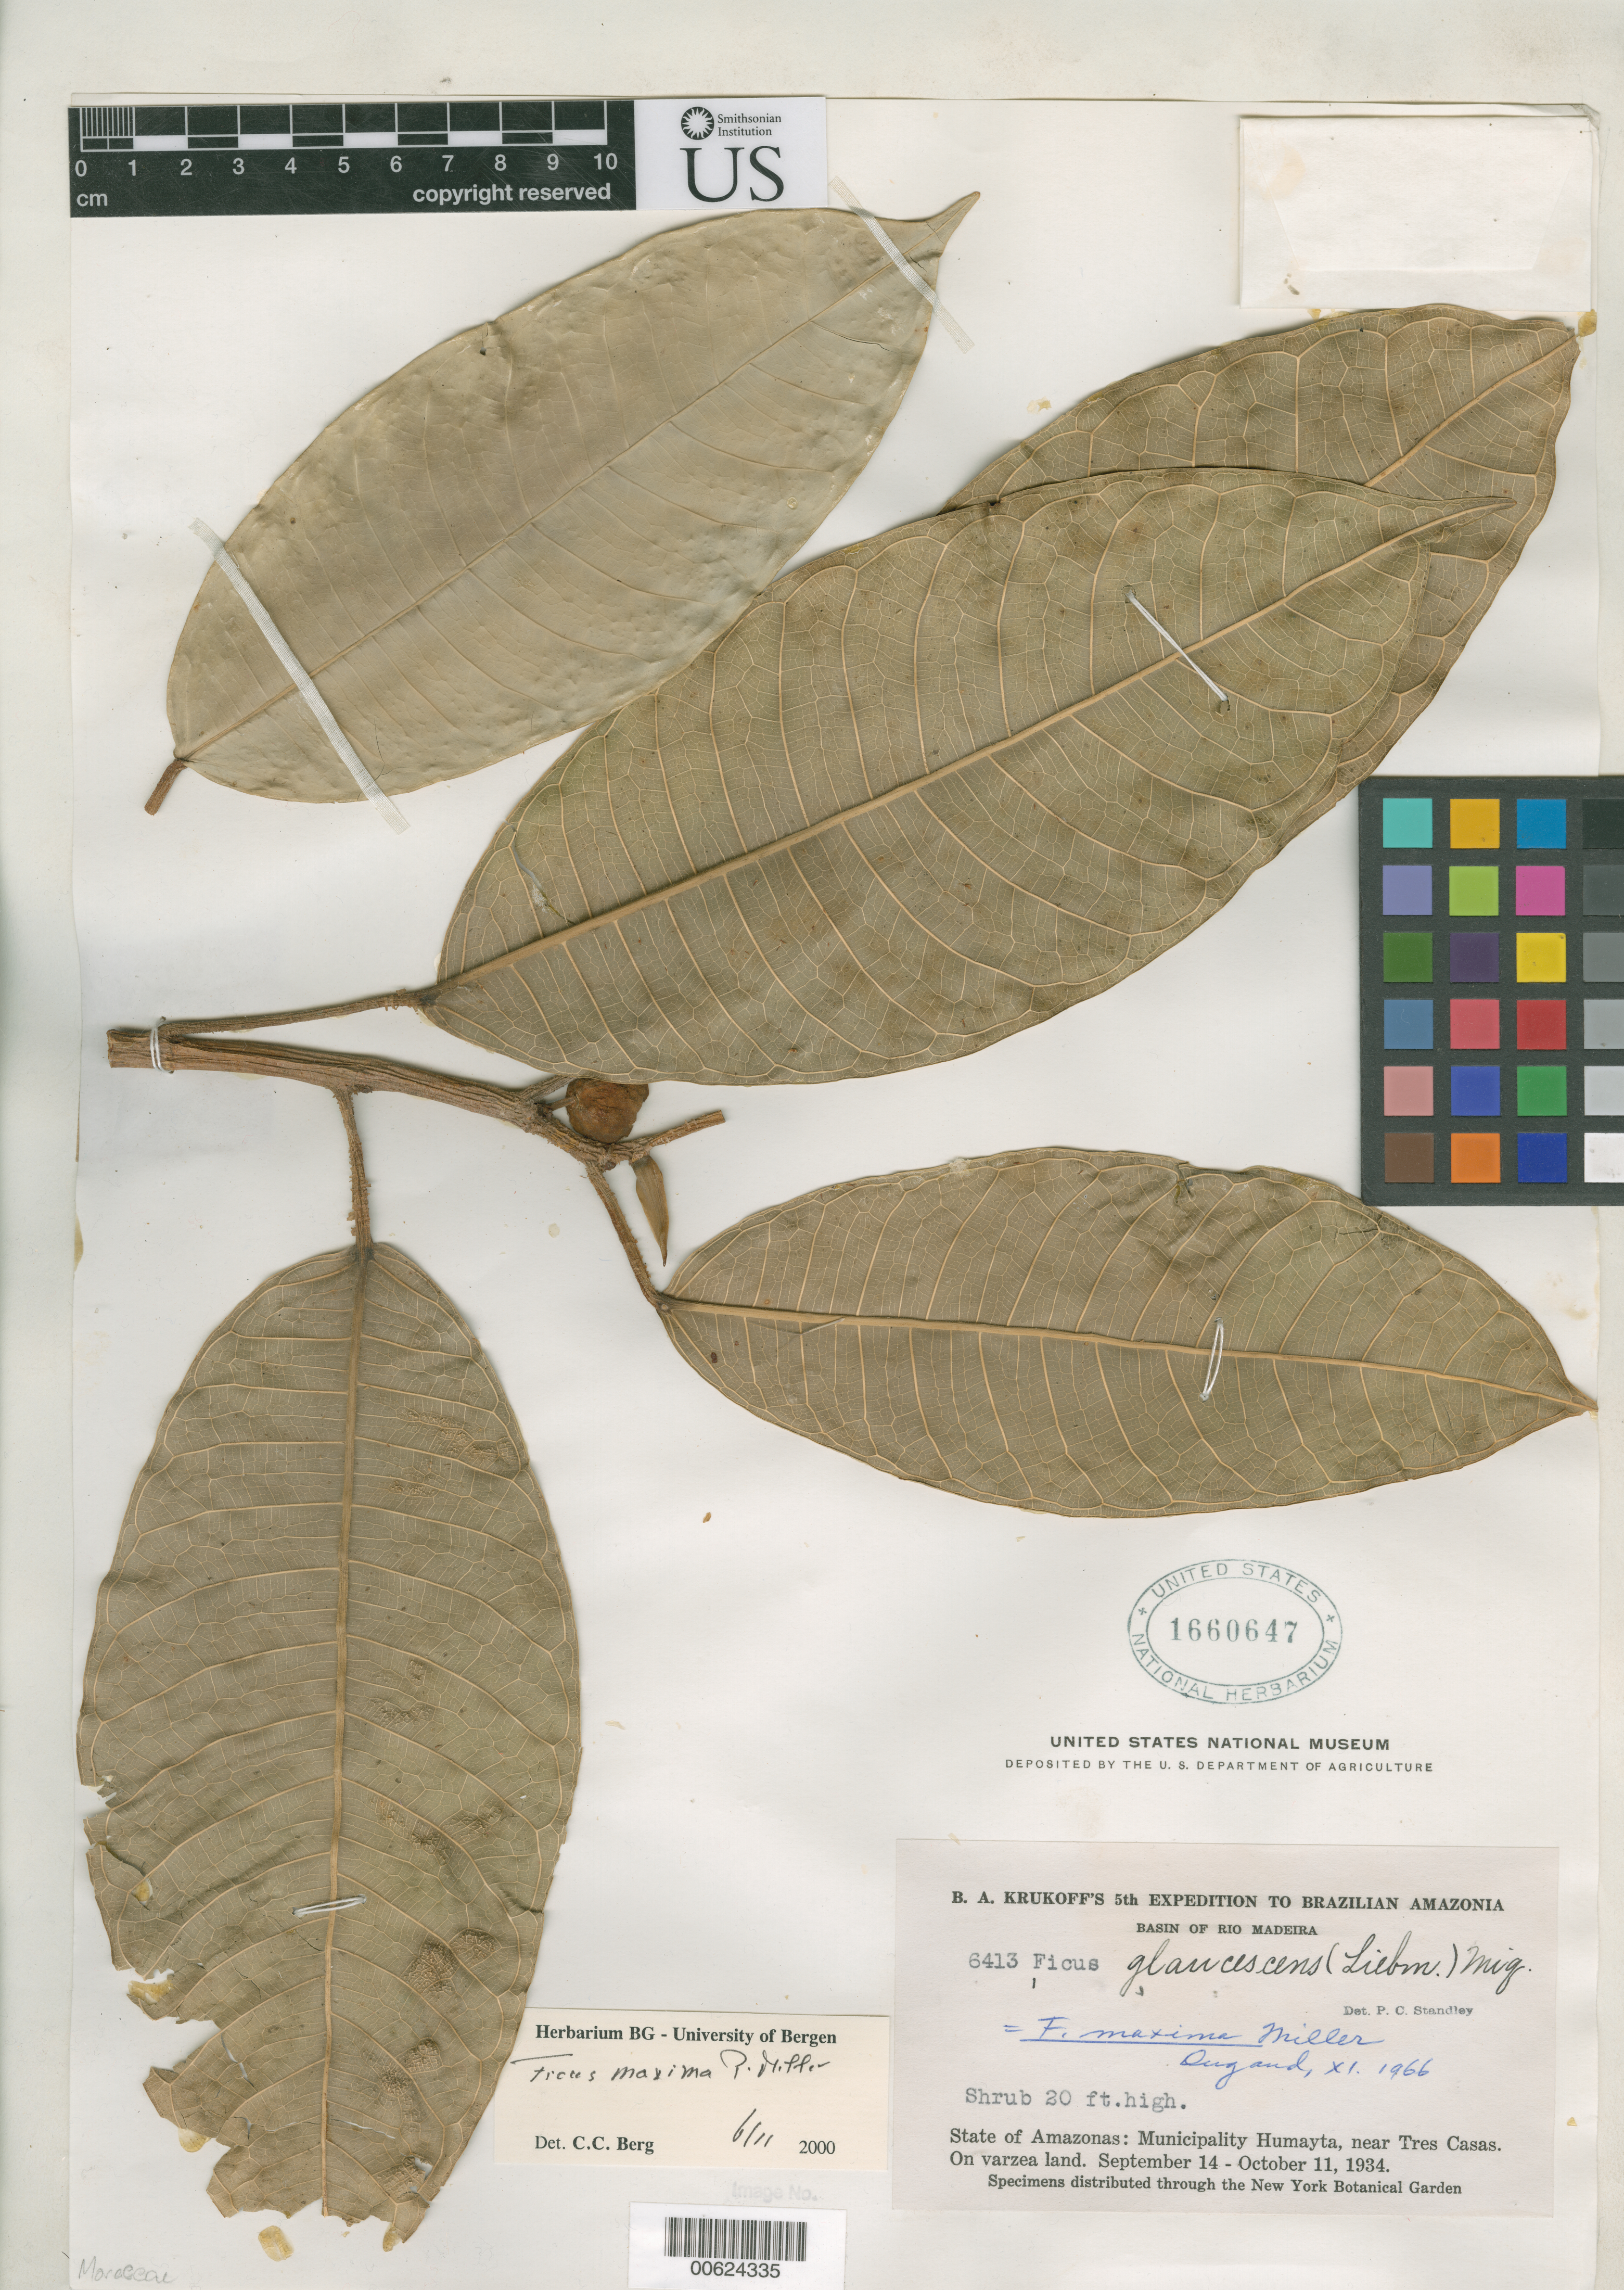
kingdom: Plantae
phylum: Tracheophyta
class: Magnoliopsida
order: Rosales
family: Moraceae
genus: Ficus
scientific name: Ficus maxima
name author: Mill.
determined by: Berg, C. C.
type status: Isotype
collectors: B. A. Krukoff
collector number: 6413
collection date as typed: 14 Sep 1934 to 11 Oct 1934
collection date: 1934-09-14/1934-10-11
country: Brazil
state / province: Amazonas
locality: Basin of Rio Madeira. State of Amazonas: Municipality Humayta, near Tres Casas.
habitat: On varzea land.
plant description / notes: Conserved name and type; see Taxon 52: 368 (2003), Taxon 54: 531-532 (2005).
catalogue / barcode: US 1660647